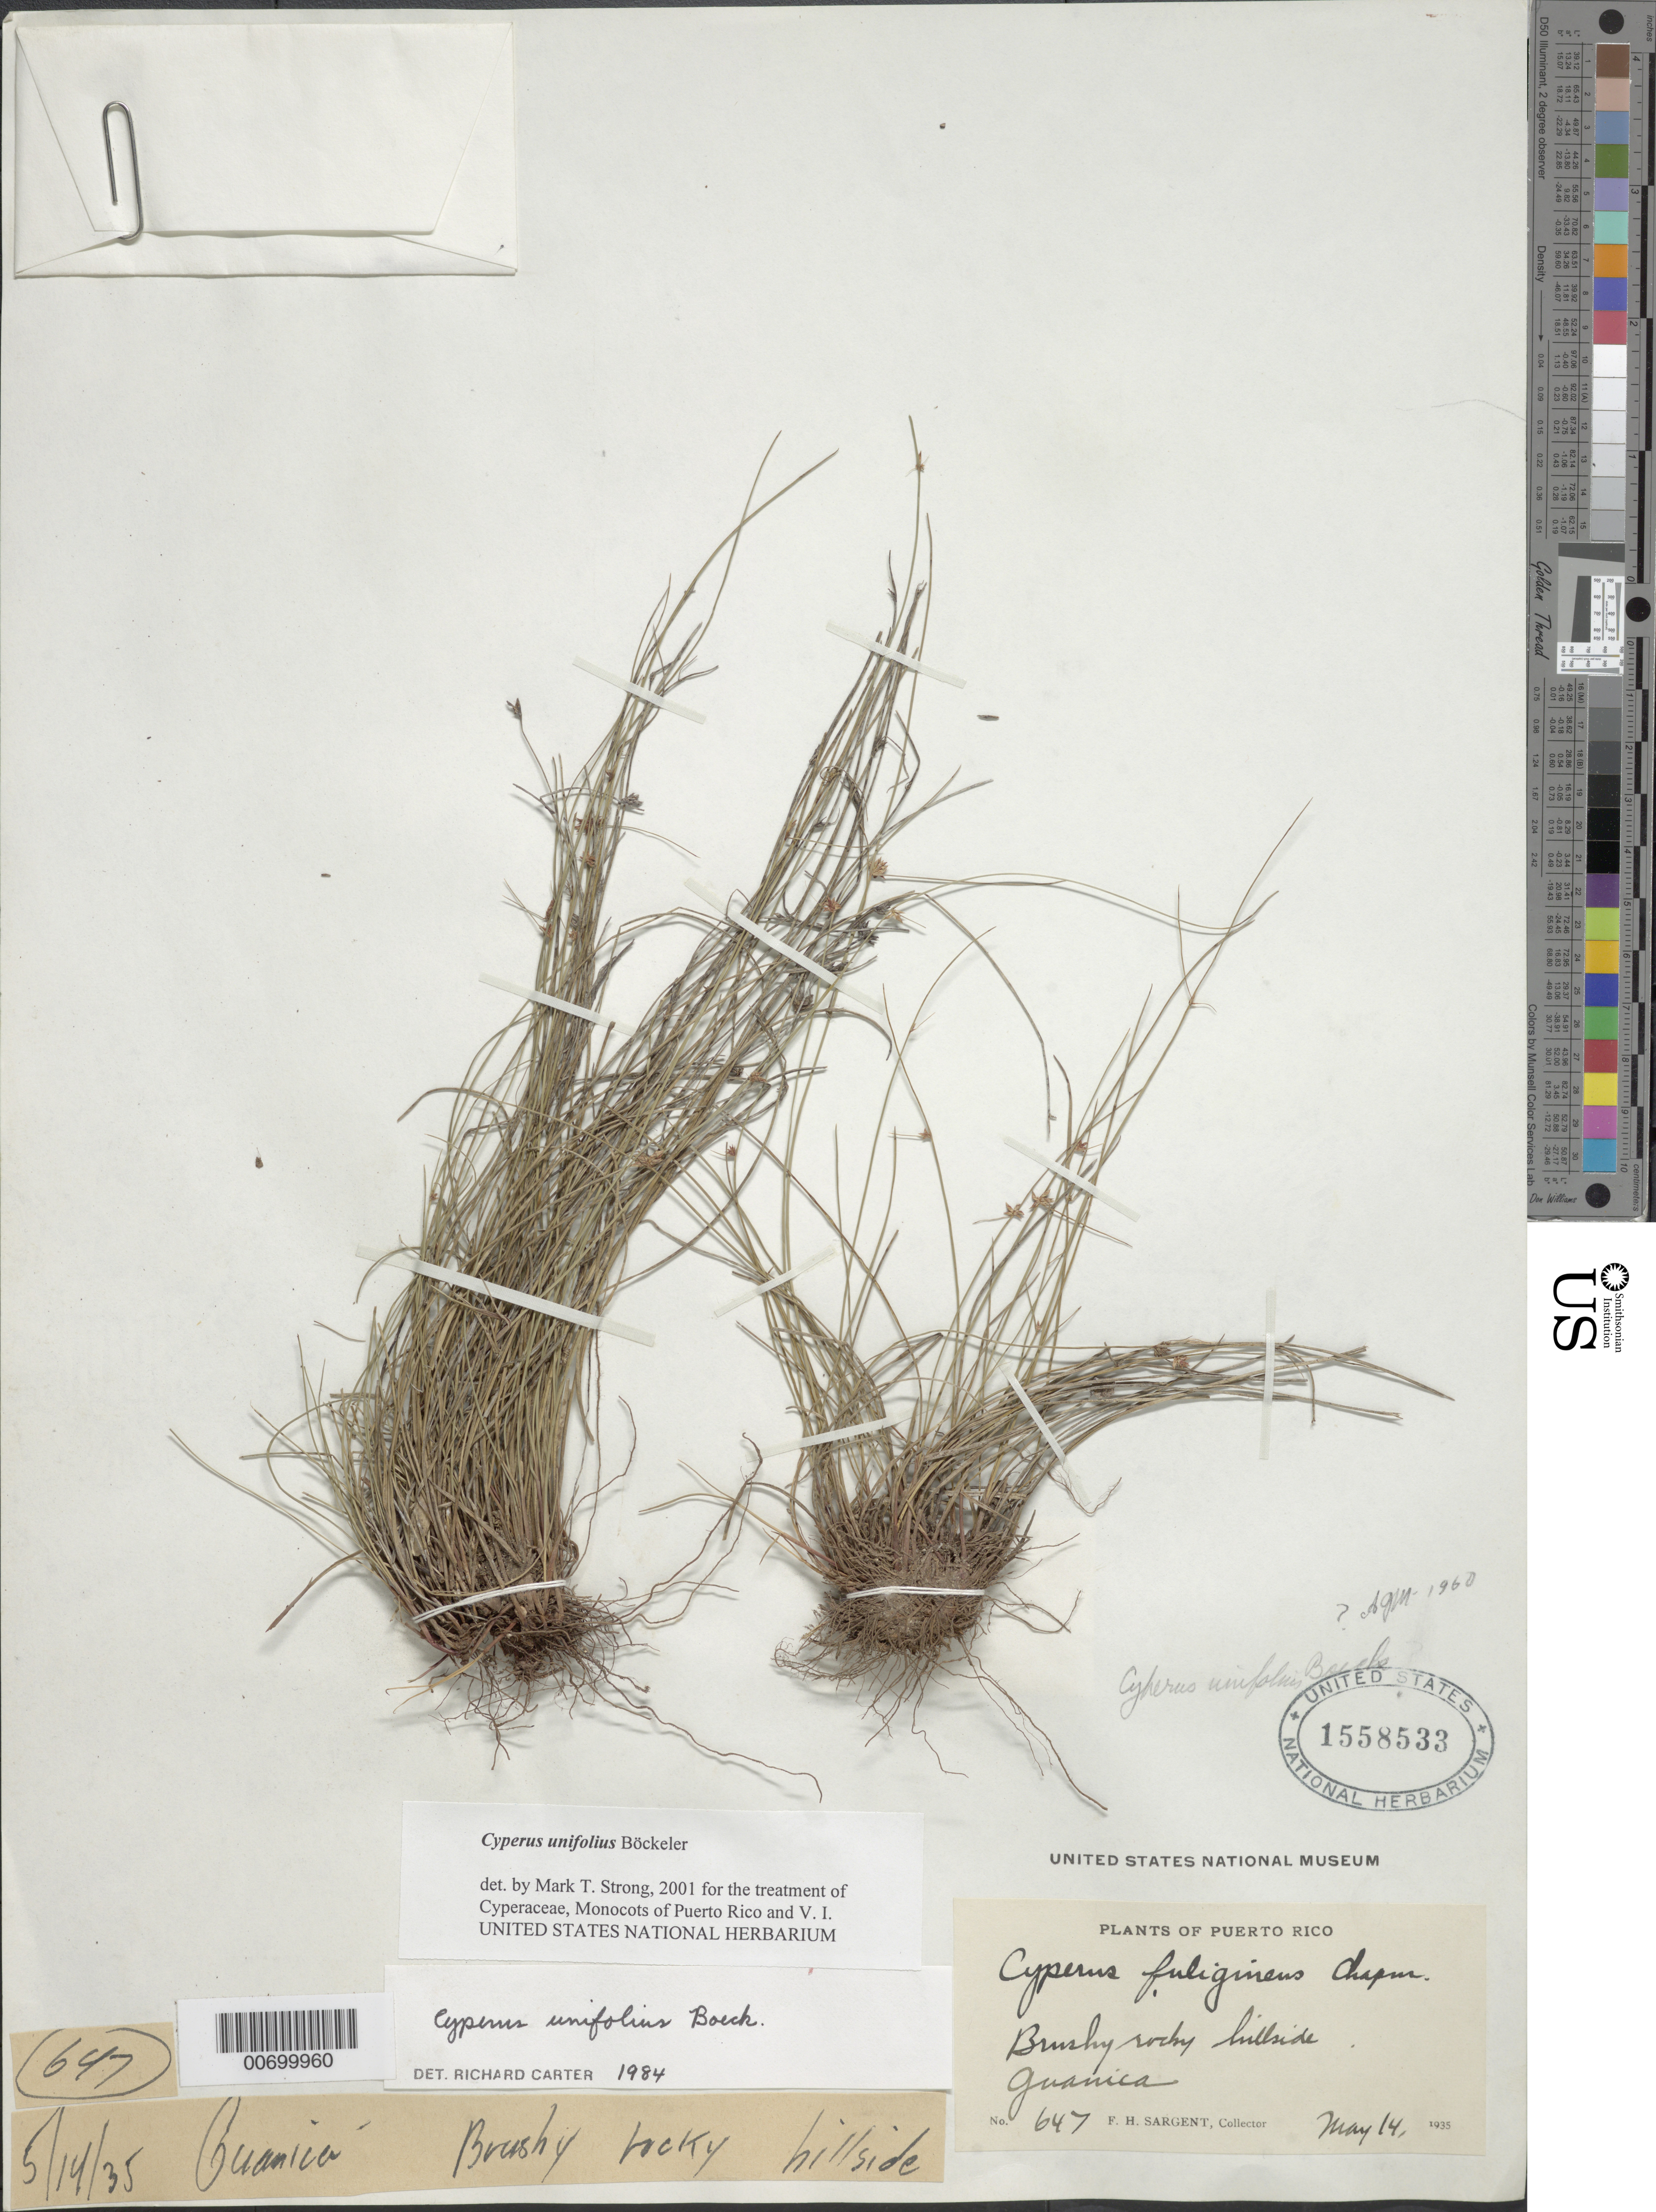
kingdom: Plantae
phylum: Tracheophyta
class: Liliopsida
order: Poales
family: Cyperaceae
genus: Cyperus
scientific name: Cyperus unifolius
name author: Boeckeler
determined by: Strong, M. T., (US), Smithsonian Institution - National Museum of Natural History (UNITED STATES)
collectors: F. H. Sargent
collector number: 647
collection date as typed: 14 May 1935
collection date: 1935-05-14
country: Puerto Rico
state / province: Guánica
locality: Guanica.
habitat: Brushy rocky hillside.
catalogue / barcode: US 1558533